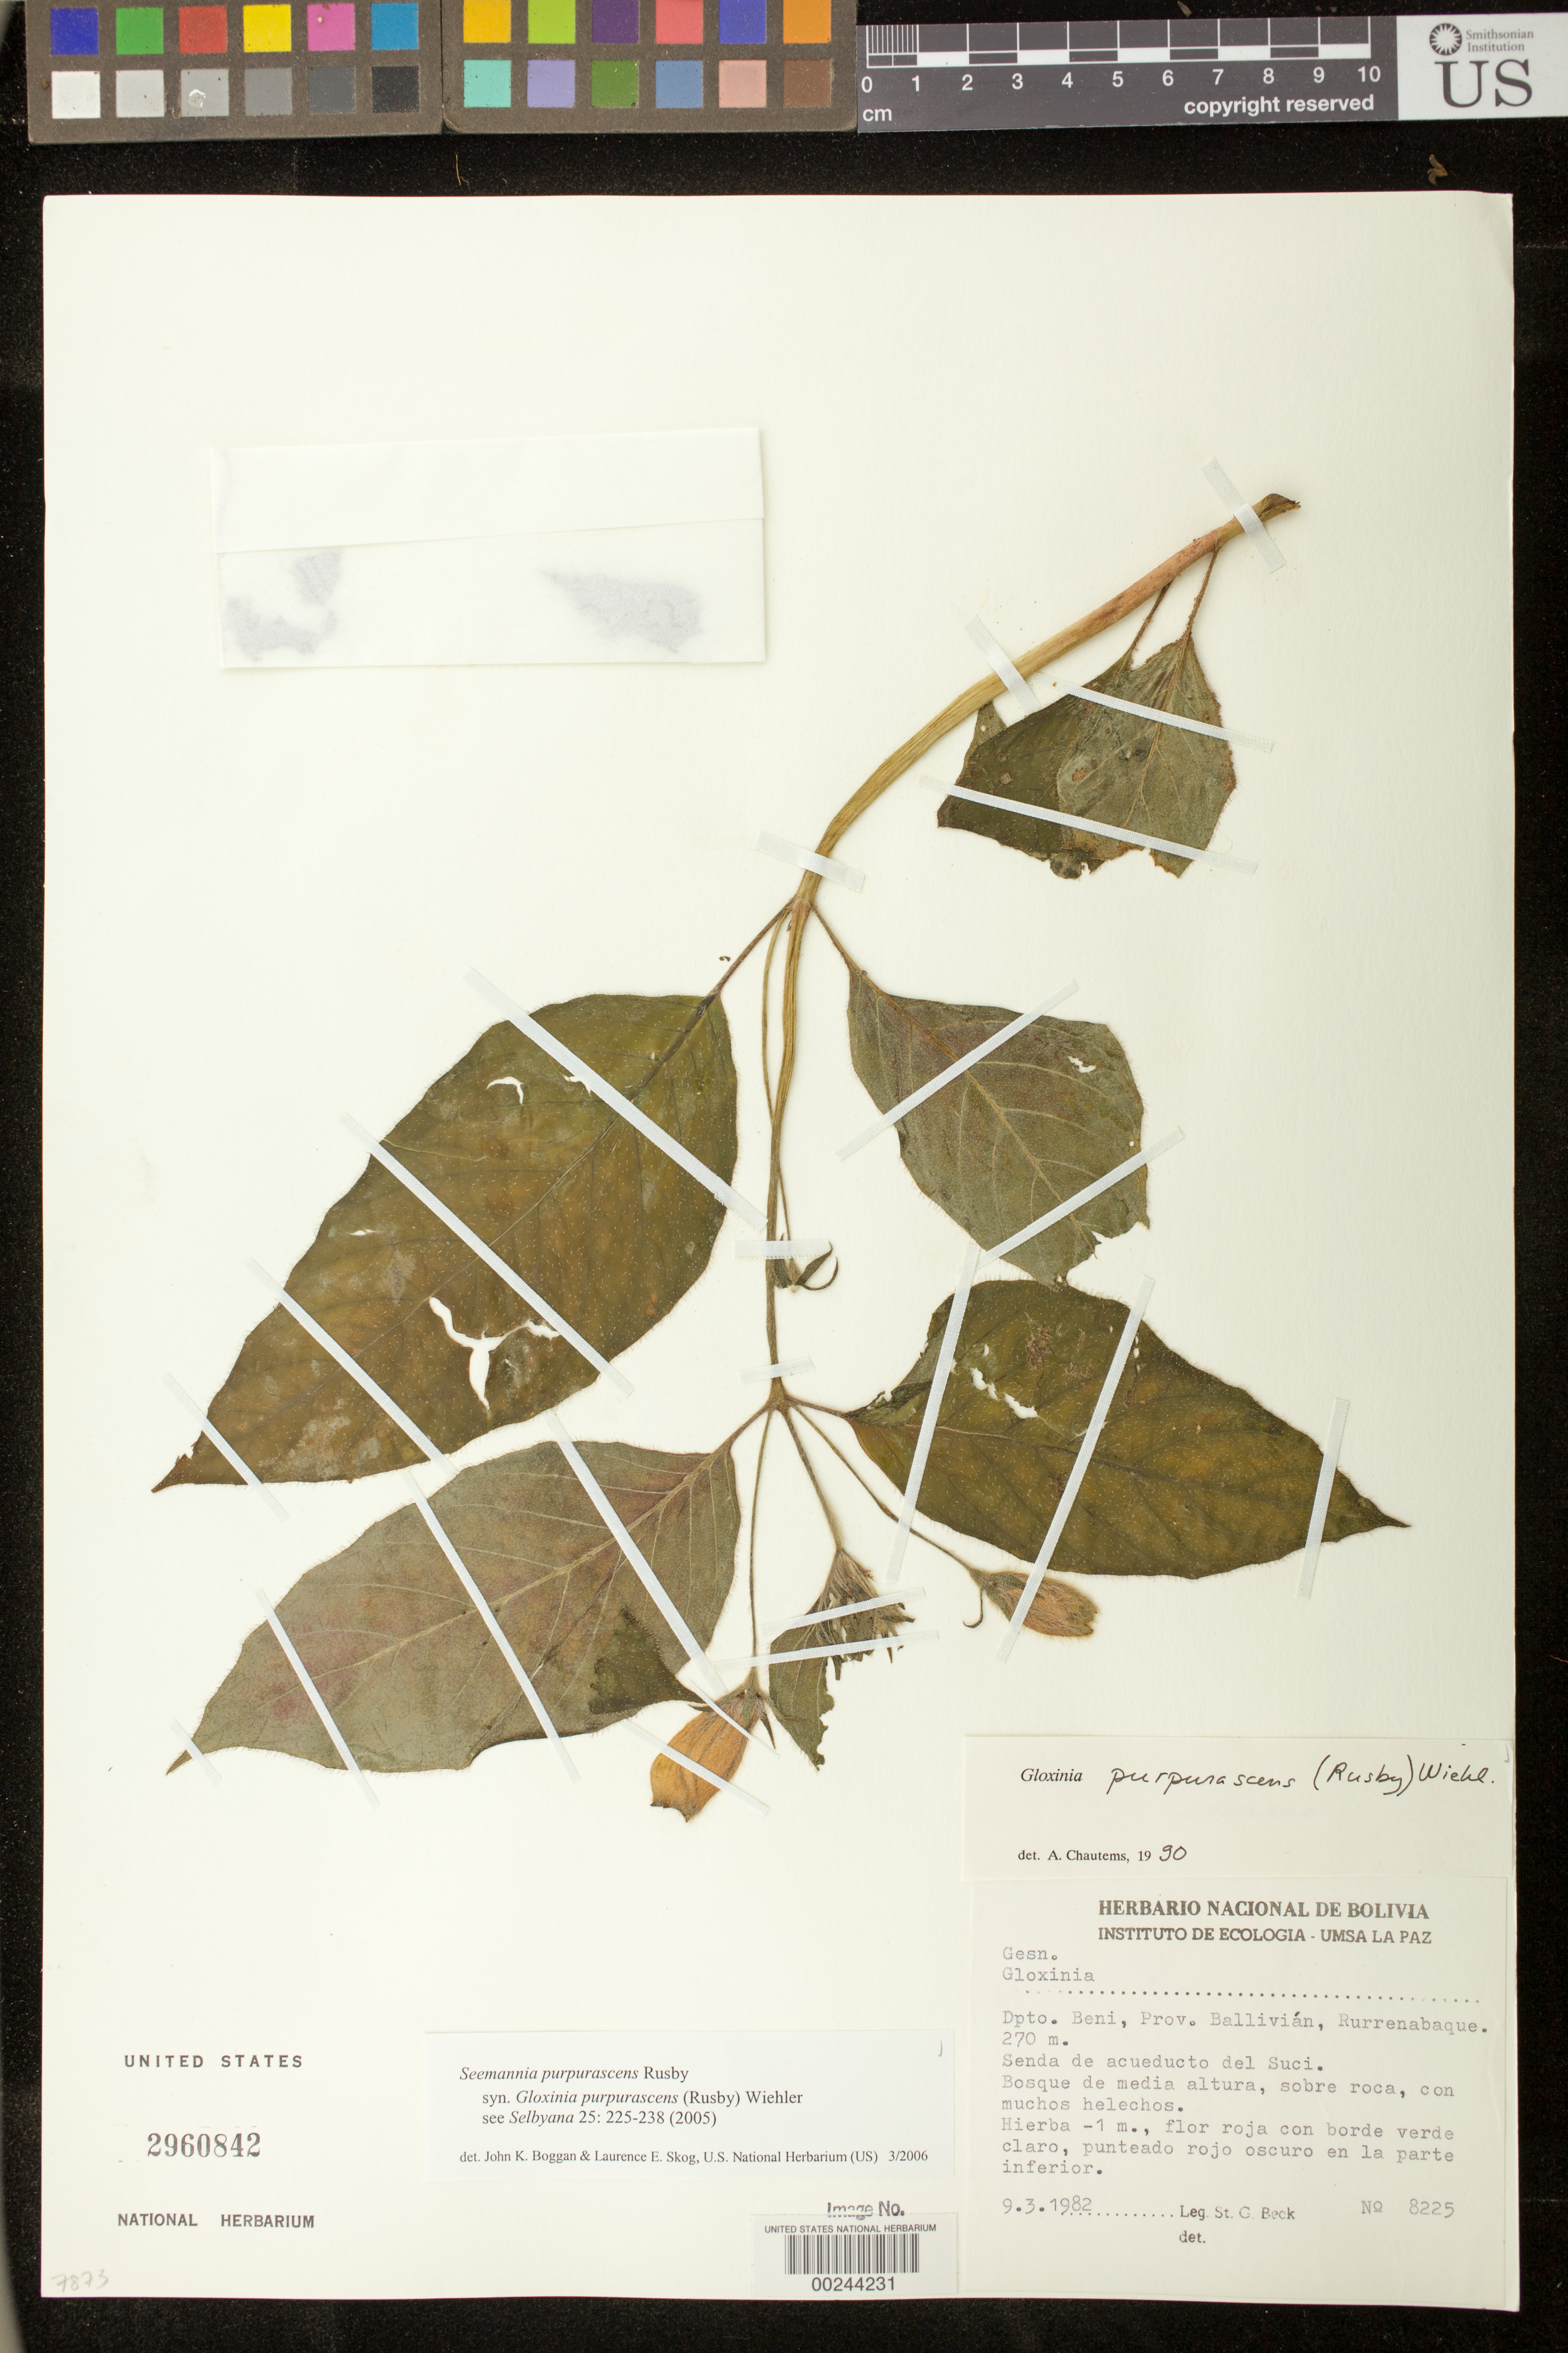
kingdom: Plantae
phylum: Tracheophyta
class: Magnoliopsida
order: Lamiales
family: Gesneriaceae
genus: Seemannia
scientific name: Seemannia purpurascens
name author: Rusby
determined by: Boggan, J. K.; Skog, L. E.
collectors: S. G. Beck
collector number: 8225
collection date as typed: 09 Mar 1982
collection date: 1982-03-09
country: Bolivia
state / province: Beni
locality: Prov. Ballivián, Rurrenabaque, senda de acueducto del Suci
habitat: Bosque de media altura, sobre roca, con muchos helechos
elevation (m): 270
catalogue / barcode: US 2960842